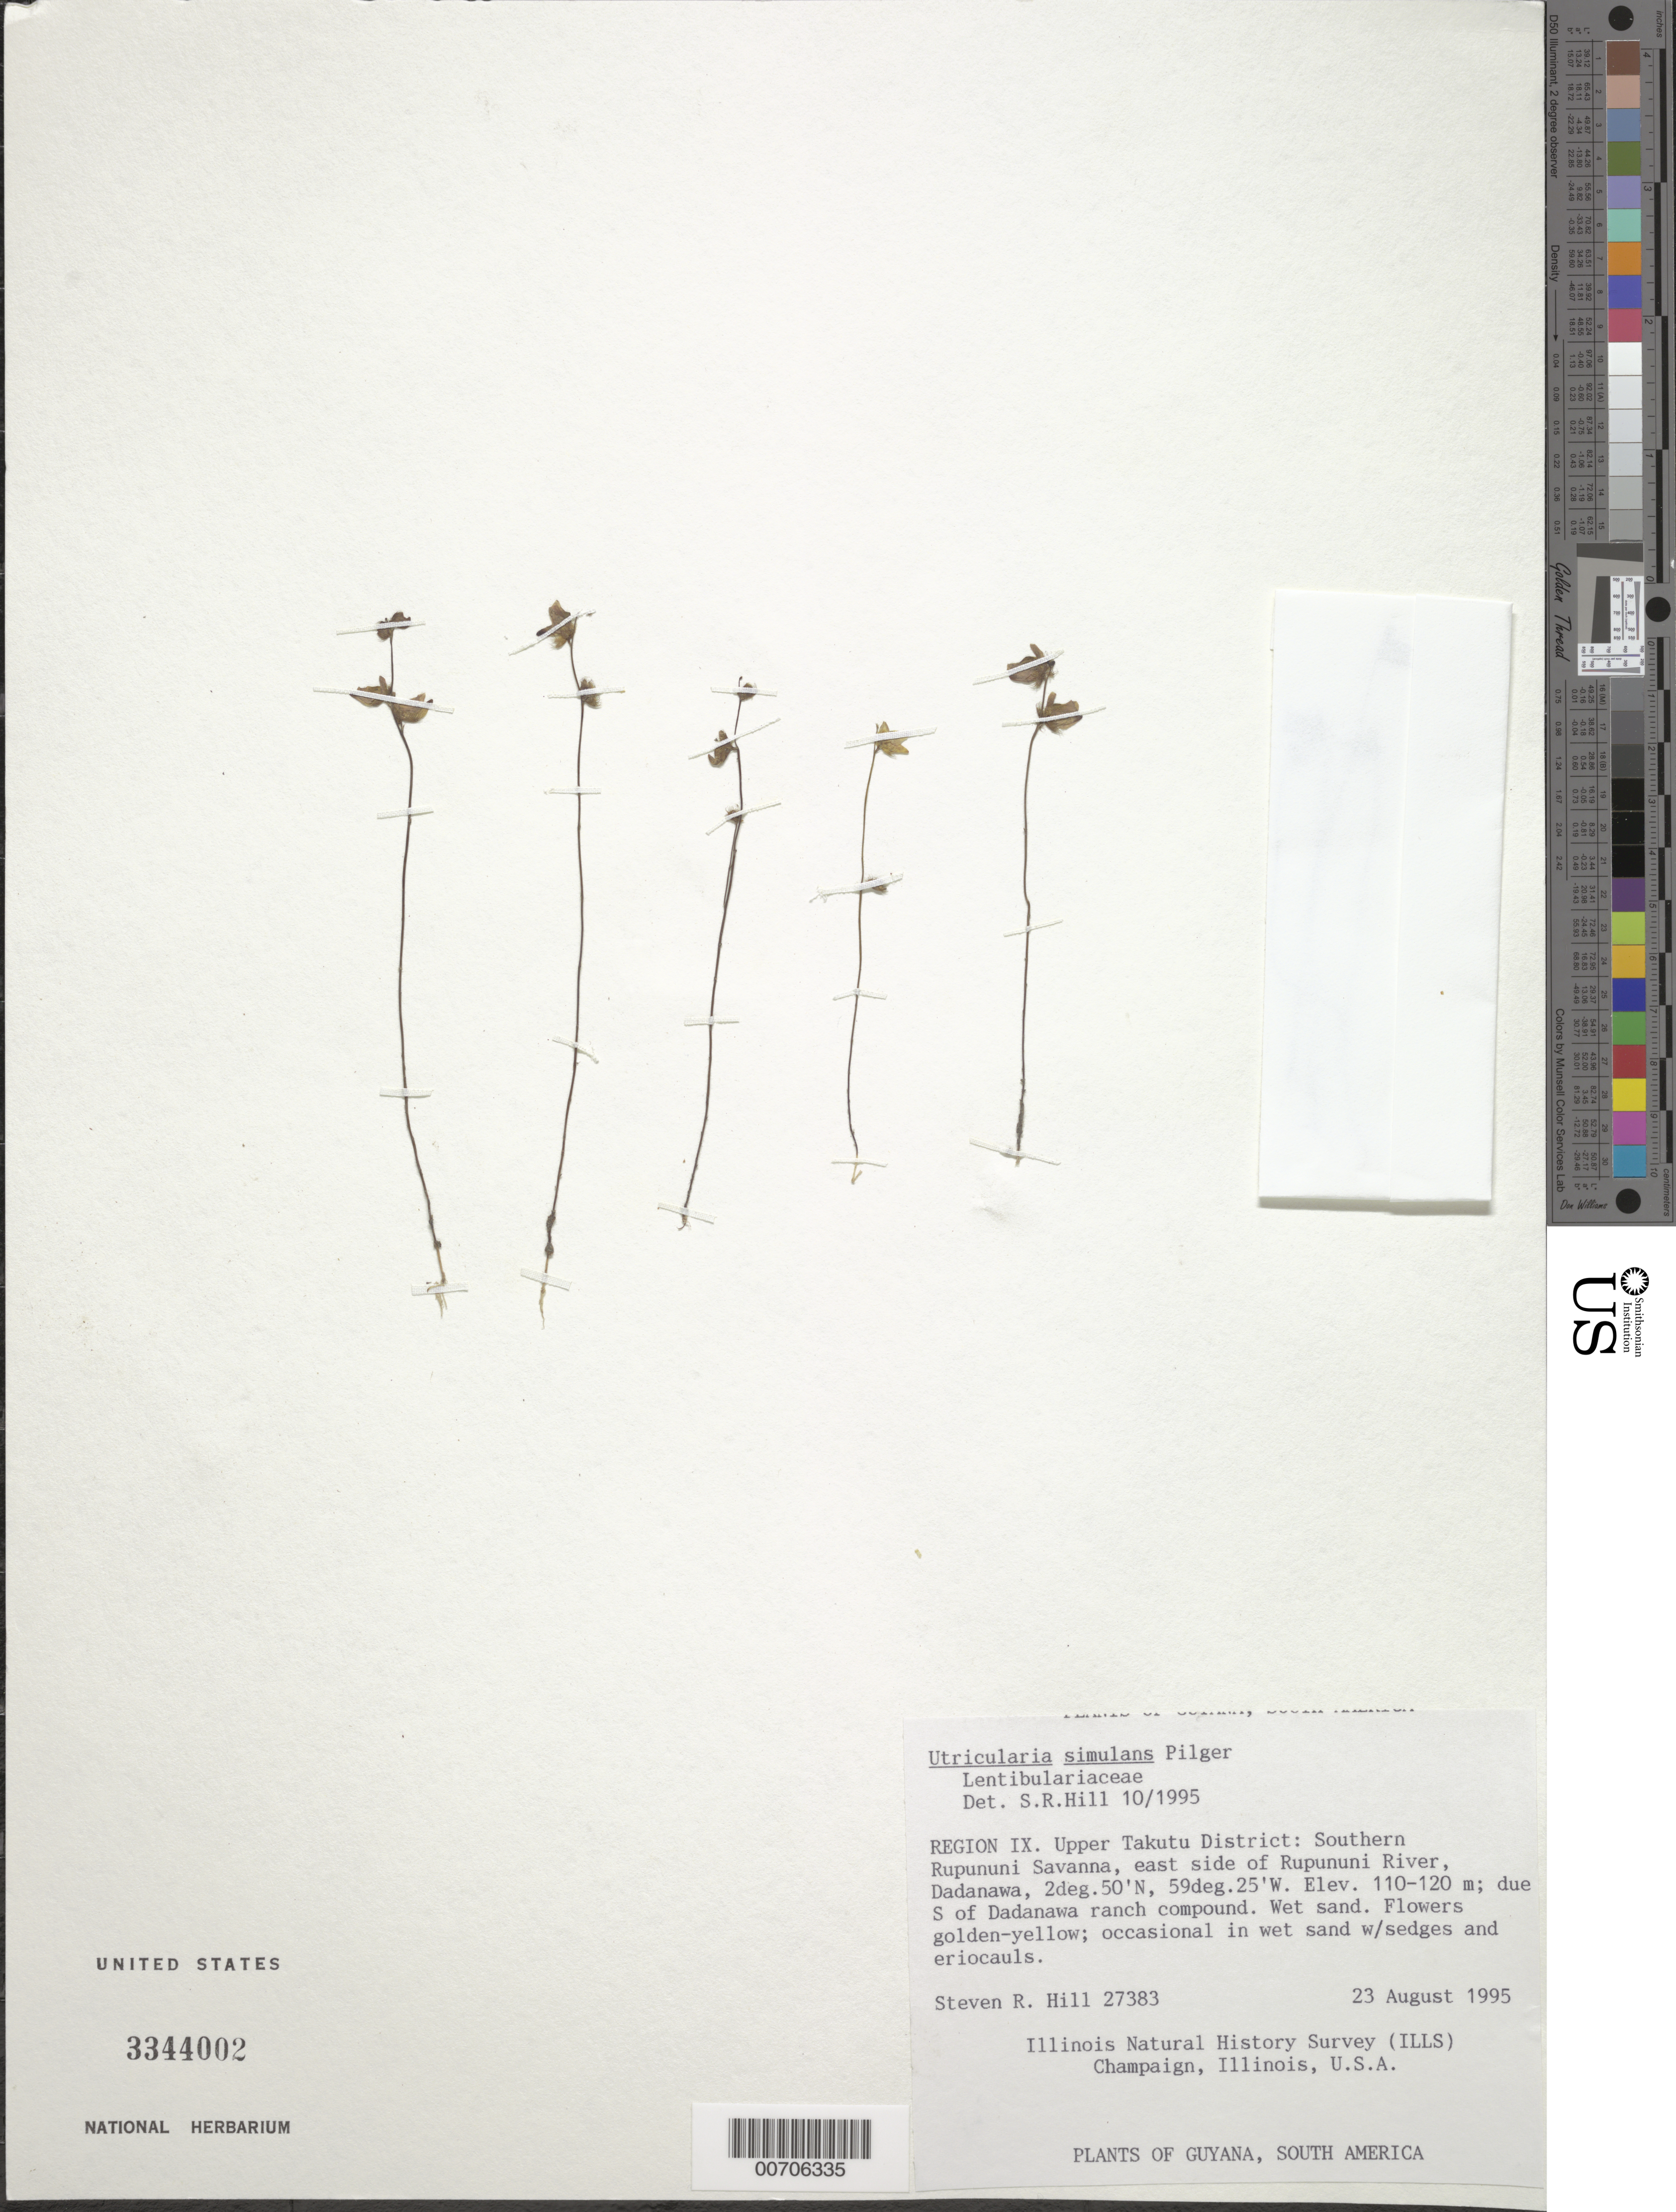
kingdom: Plantae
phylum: Tracheophyta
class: Magnoliopsida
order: Lamiales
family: Lentibulariaceae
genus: Utricularia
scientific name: Utricularia simulans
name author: Pilg.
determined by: Hill, Steven R.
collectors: S. R. Hill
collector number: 27383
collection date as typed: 23-Aug-95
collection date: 1995-08-23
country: Guyana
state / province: U. Takutu-U. Essequibo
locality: Dadanawa, southern Rupununi Savanna, E side of Rupununi R.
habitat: Wet sand w/sedges and eruicauls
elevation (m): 110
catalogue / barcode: US 3344002